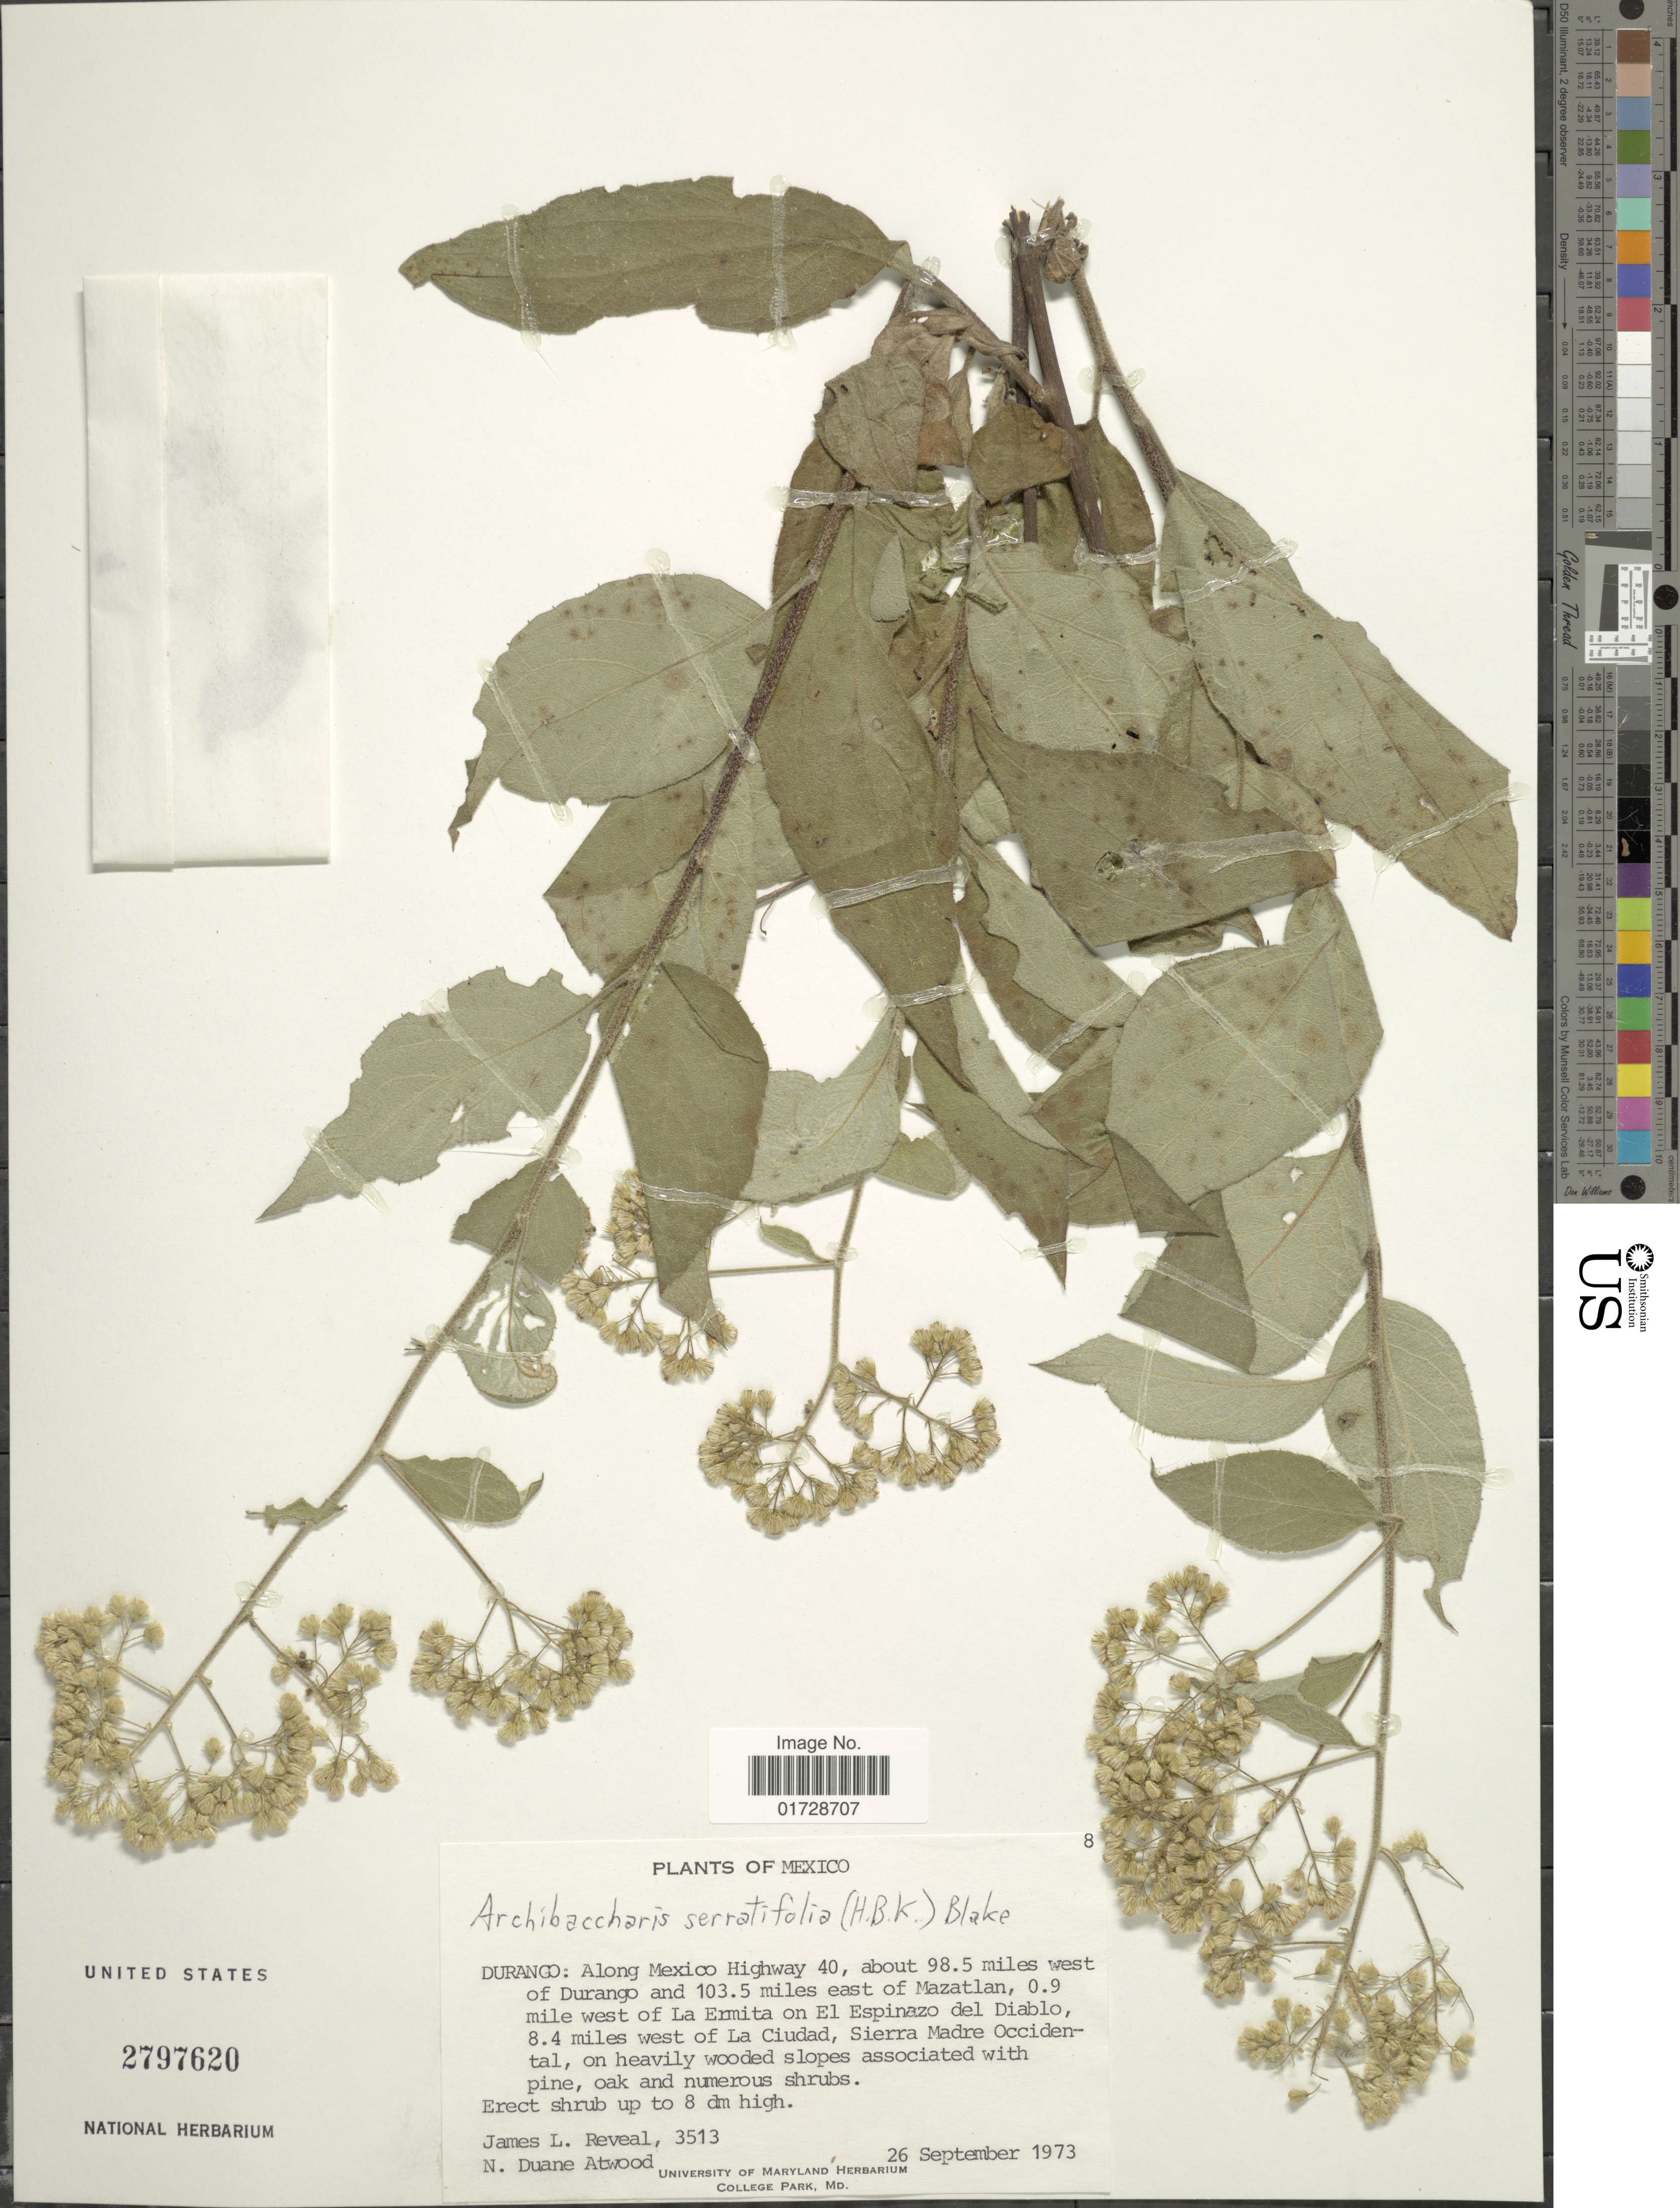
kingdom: Plantae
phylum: Tracheophyta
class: Magnoliopsida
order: Asterales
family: Asteraceae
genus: Archibaccharis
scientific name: Archibaccharis serratifolia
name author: (Kunth) S.F. Blake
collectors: J. L. Reveal & N. Atwood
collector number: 3513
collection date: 1973-09-26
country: Mexico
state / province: Durango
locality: Along Mexico Highway 40, about 98.5 miles west of Durango and 103.5 miles east of Mazatlan, 0.9 mile west of La Ermita on El Espinazo del Diablo, 8.4 miles west of La Ciudad, Sierra Madre Occidental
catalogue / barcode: US 2797620